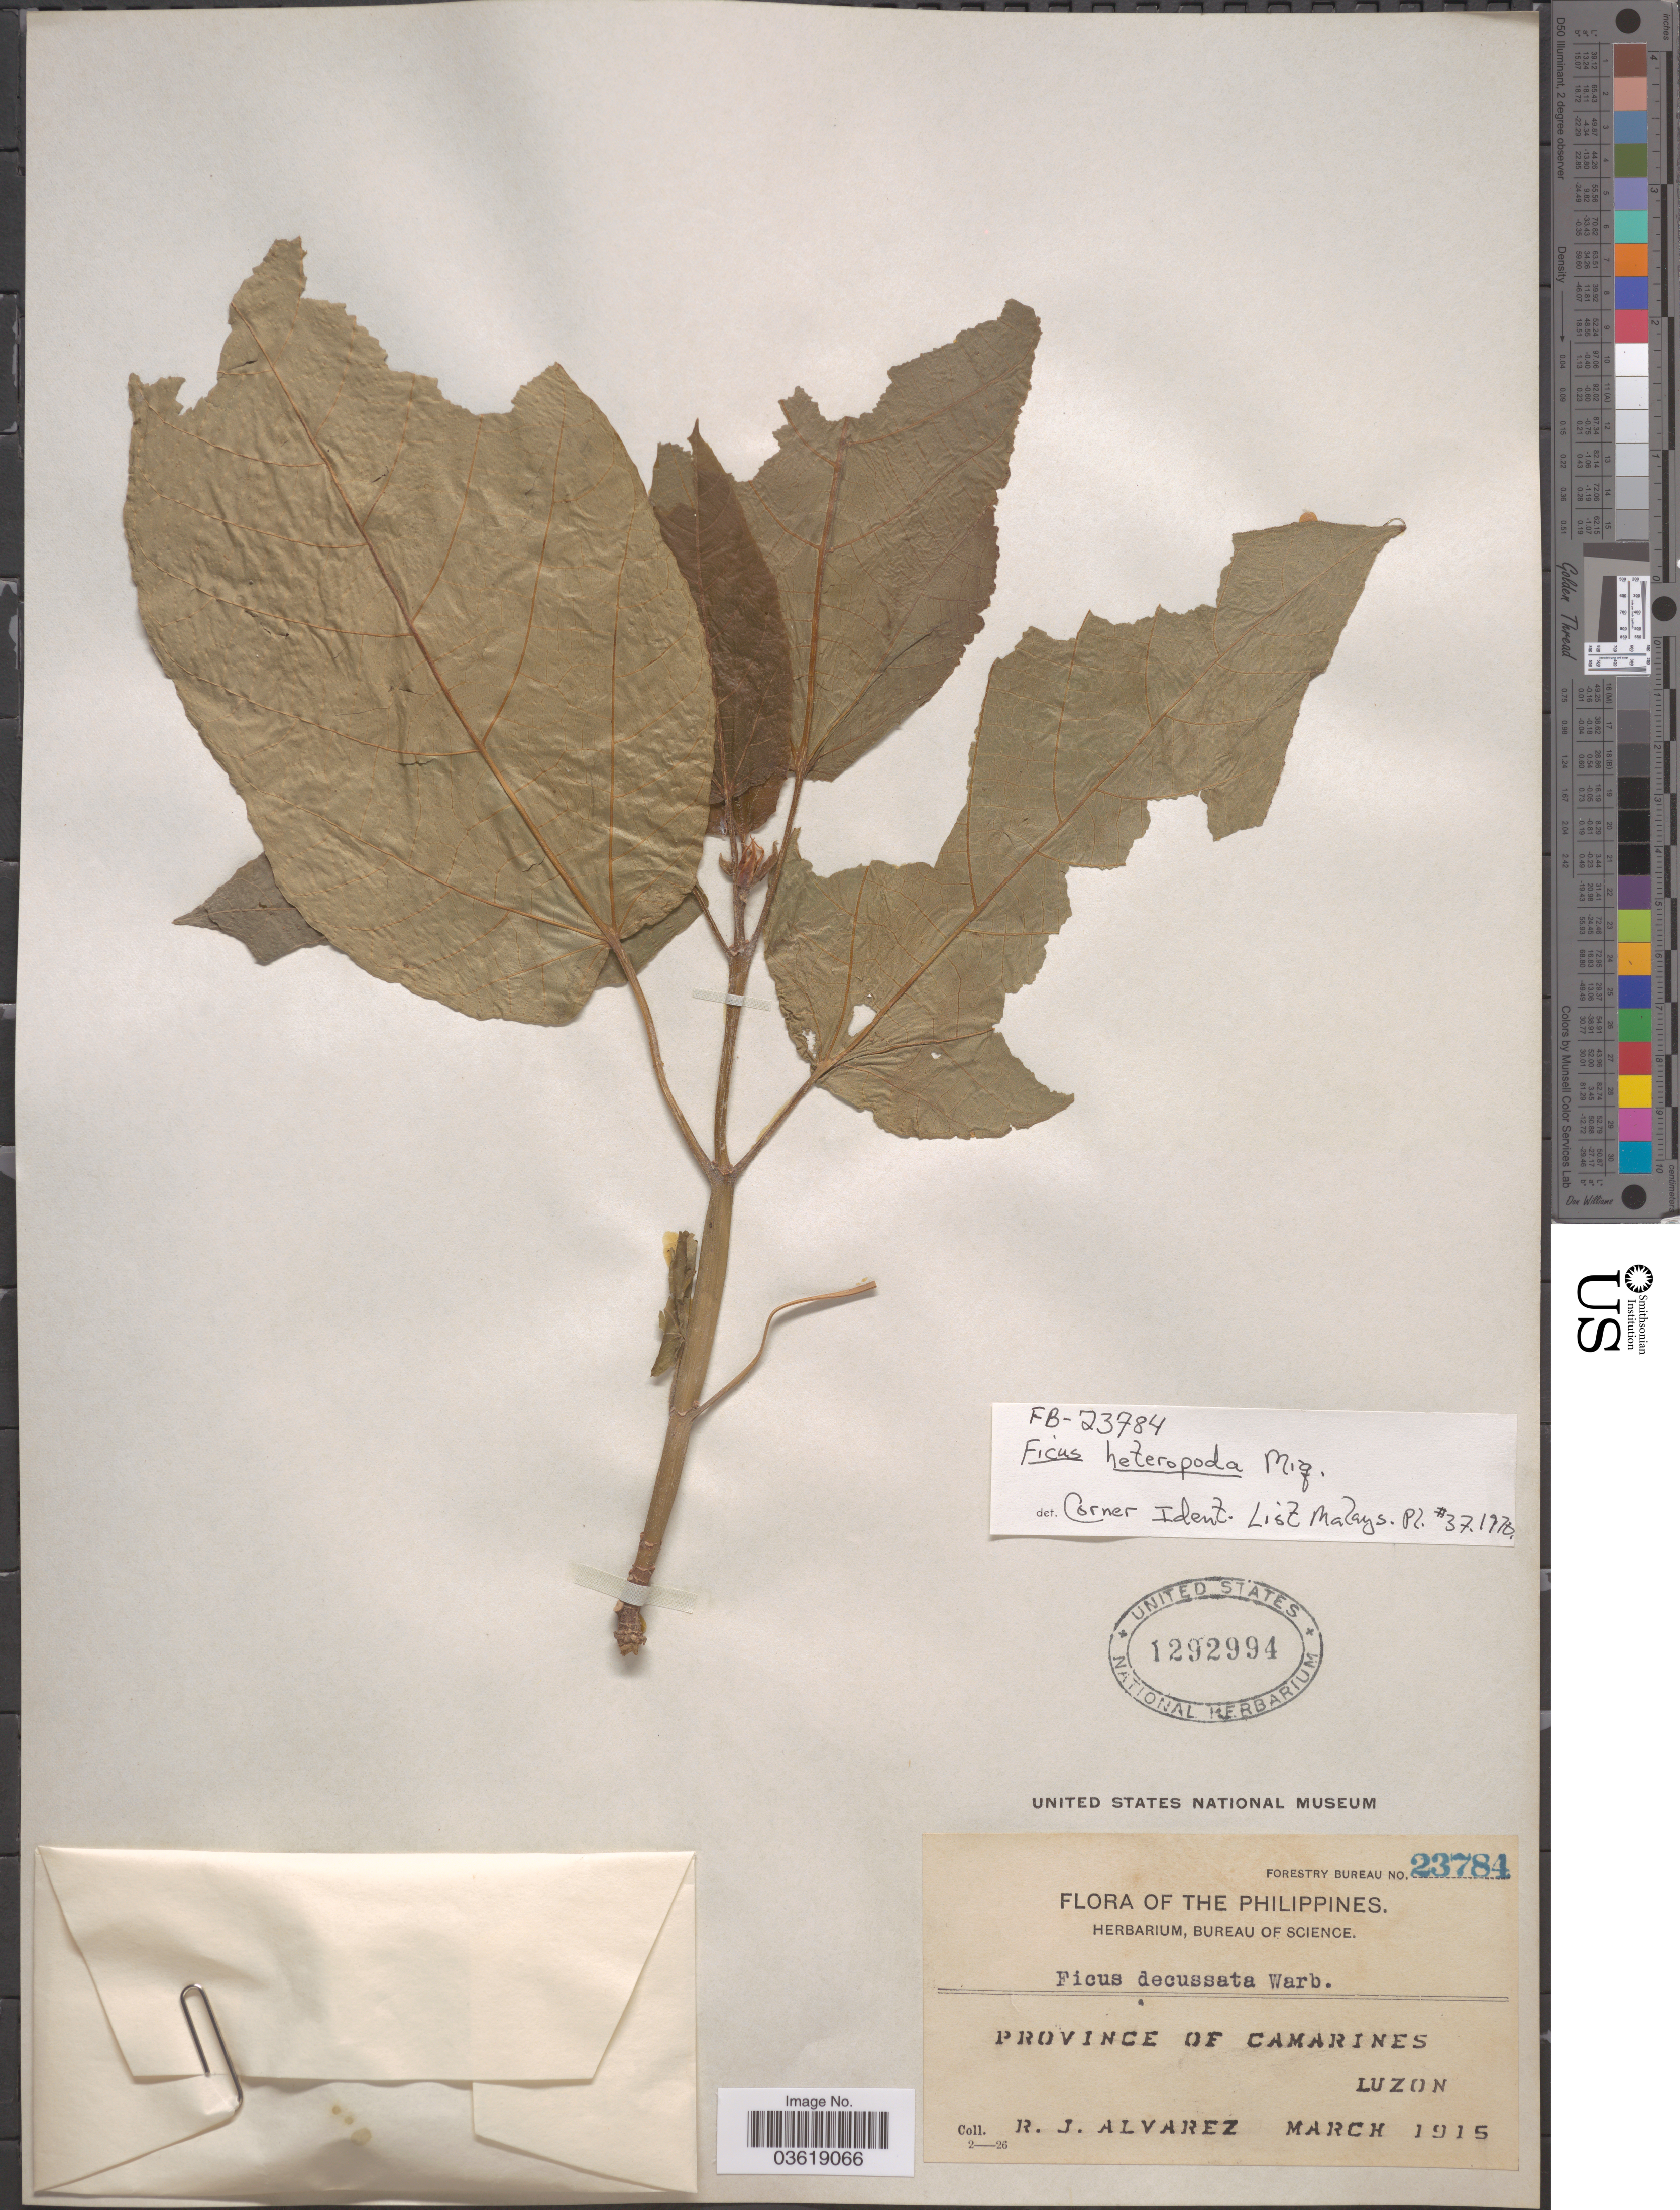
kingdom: Plantae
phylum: Tracheophyta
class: Magnoliopsida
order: Rosales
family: Moraceae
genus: Ficus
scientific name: Ficus heteropoda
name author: Miq.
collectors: R. Alvarez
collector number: Forestry Bureau 23784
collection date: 1915-03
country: Philippines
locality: Province of Camarines, Luzon.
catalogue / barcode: US 1292994